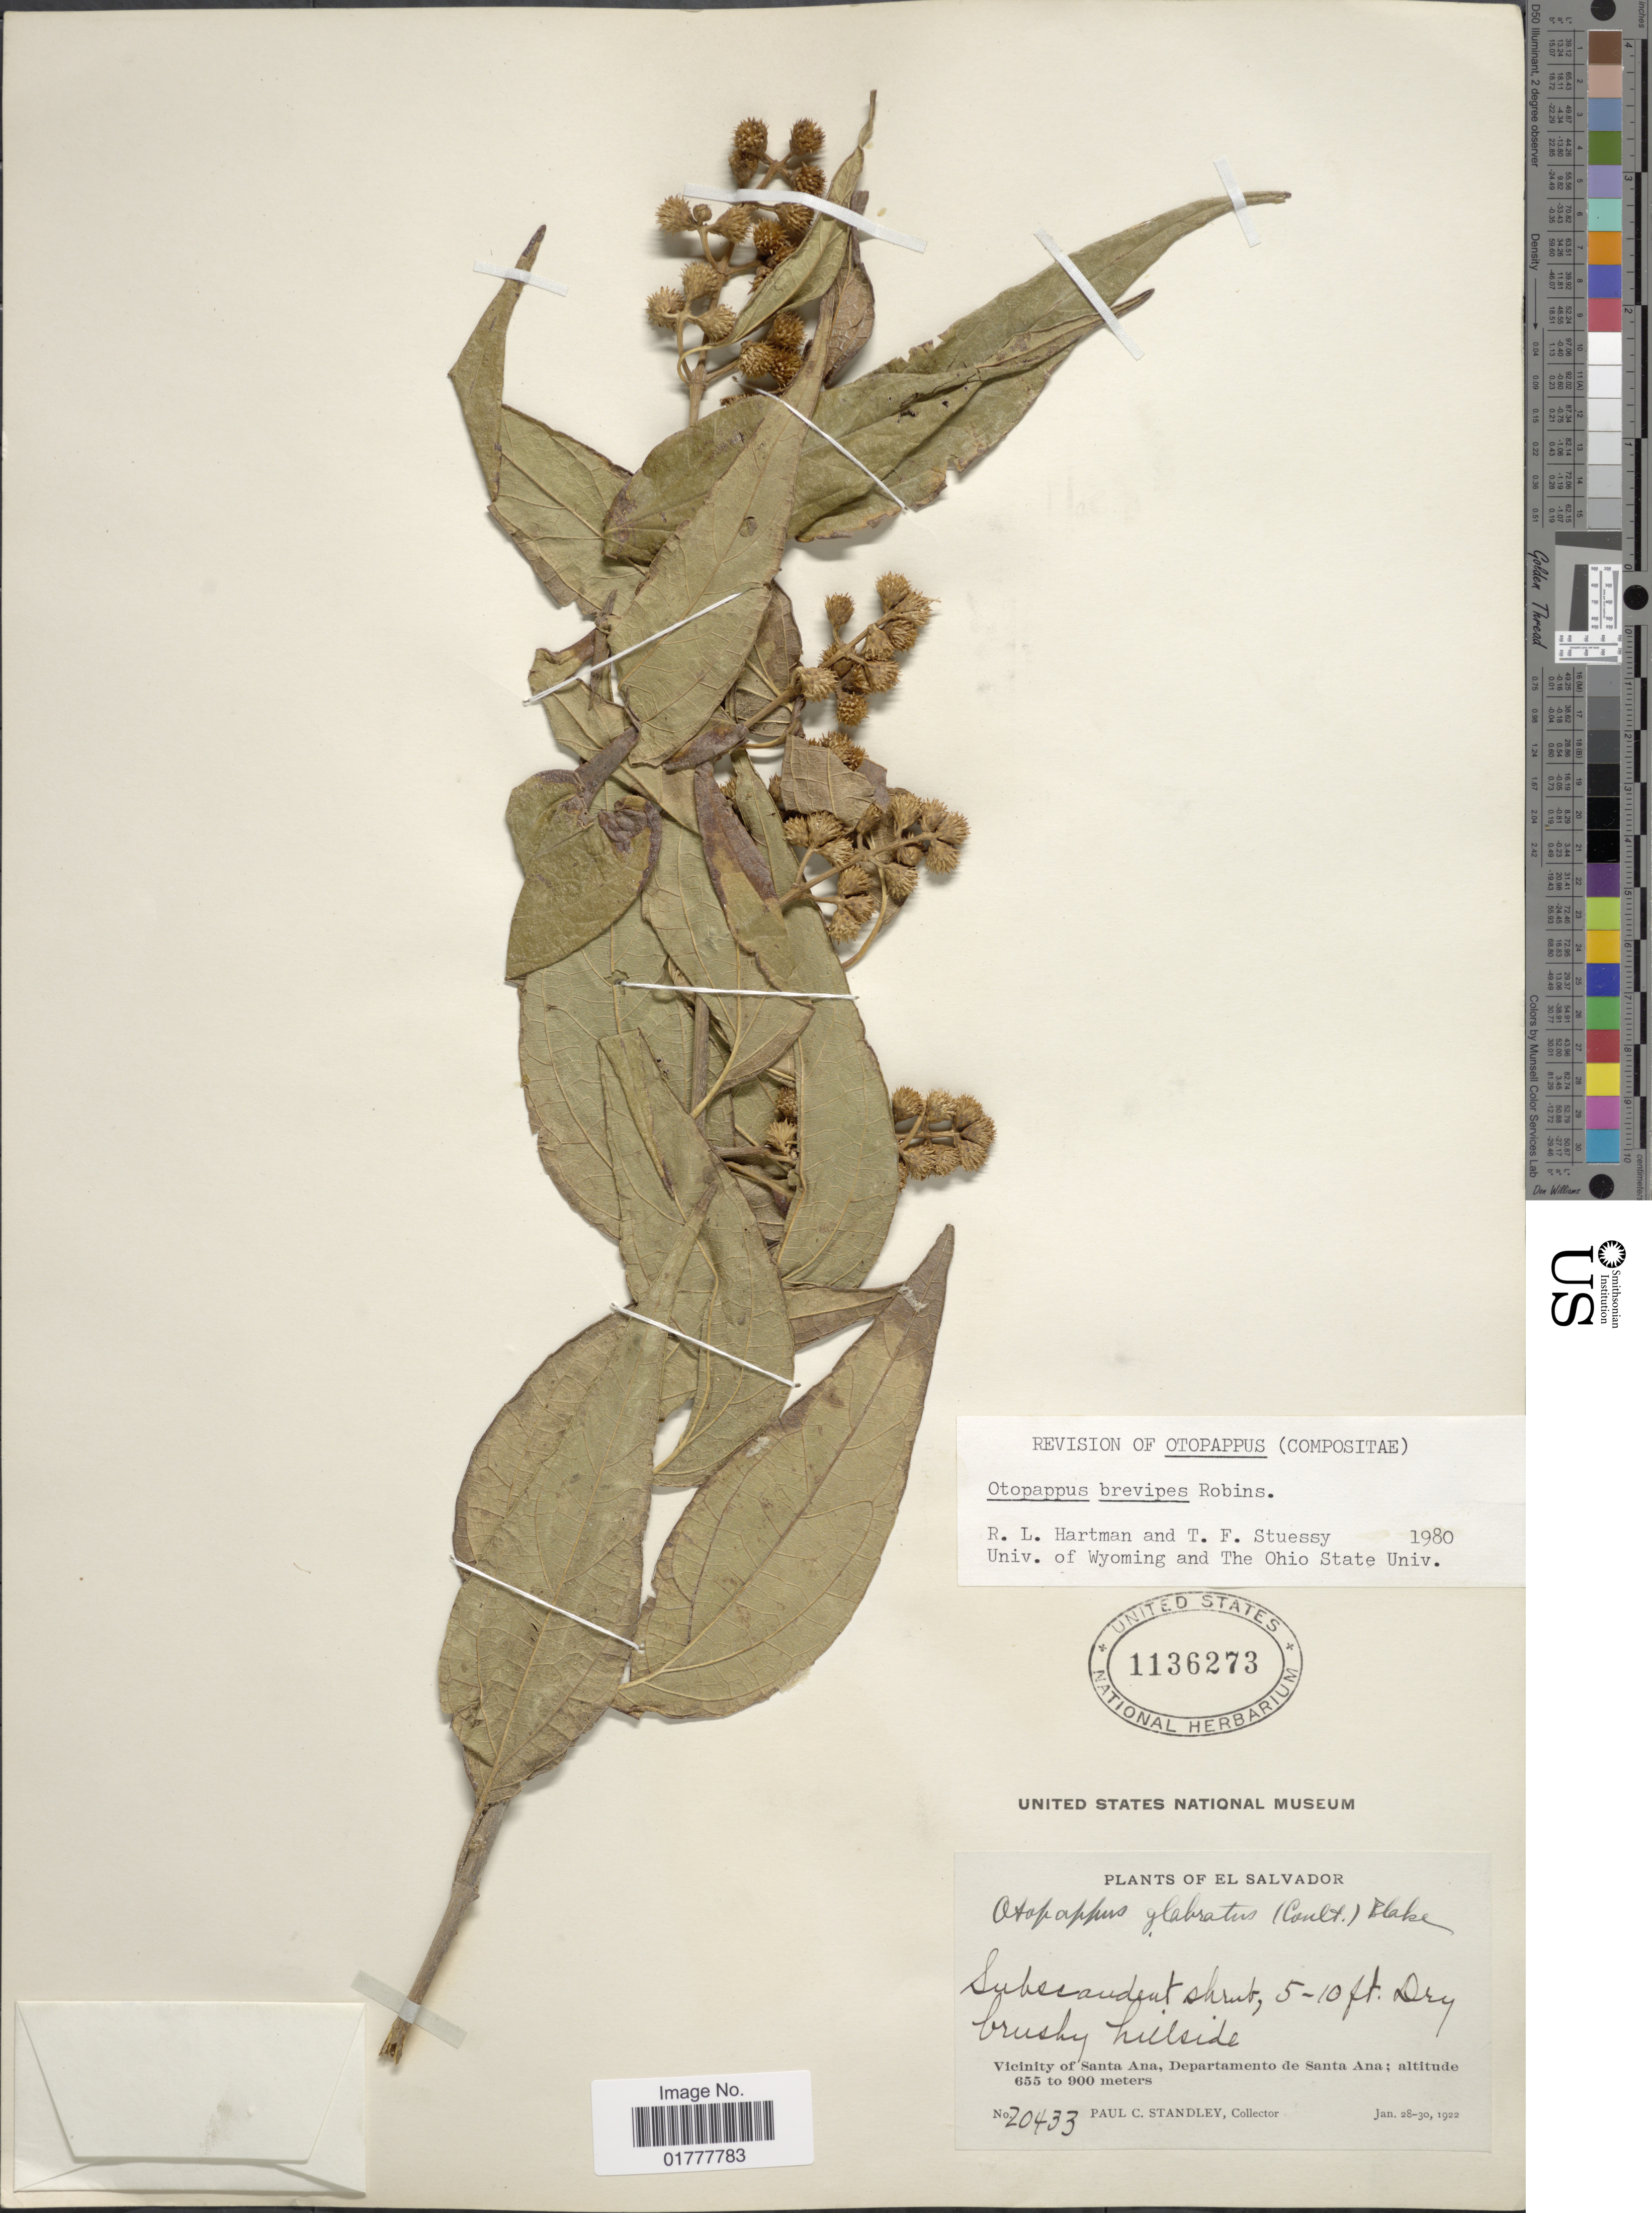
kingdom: Plantae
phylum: Tracheophyta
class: Magnoliopsida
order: Asterales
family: Asteraceae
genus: Otopappus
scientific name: Otopappus brevipes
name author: B.L. Rob.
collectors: P. C. Standley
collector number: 20433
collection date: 1922-01-28/1922-01-30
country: El Salvador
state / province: Santa Ana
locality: Vicinity of Santa Ana, Departamento de Santa Ana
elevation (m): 655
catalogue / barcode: US 1136273